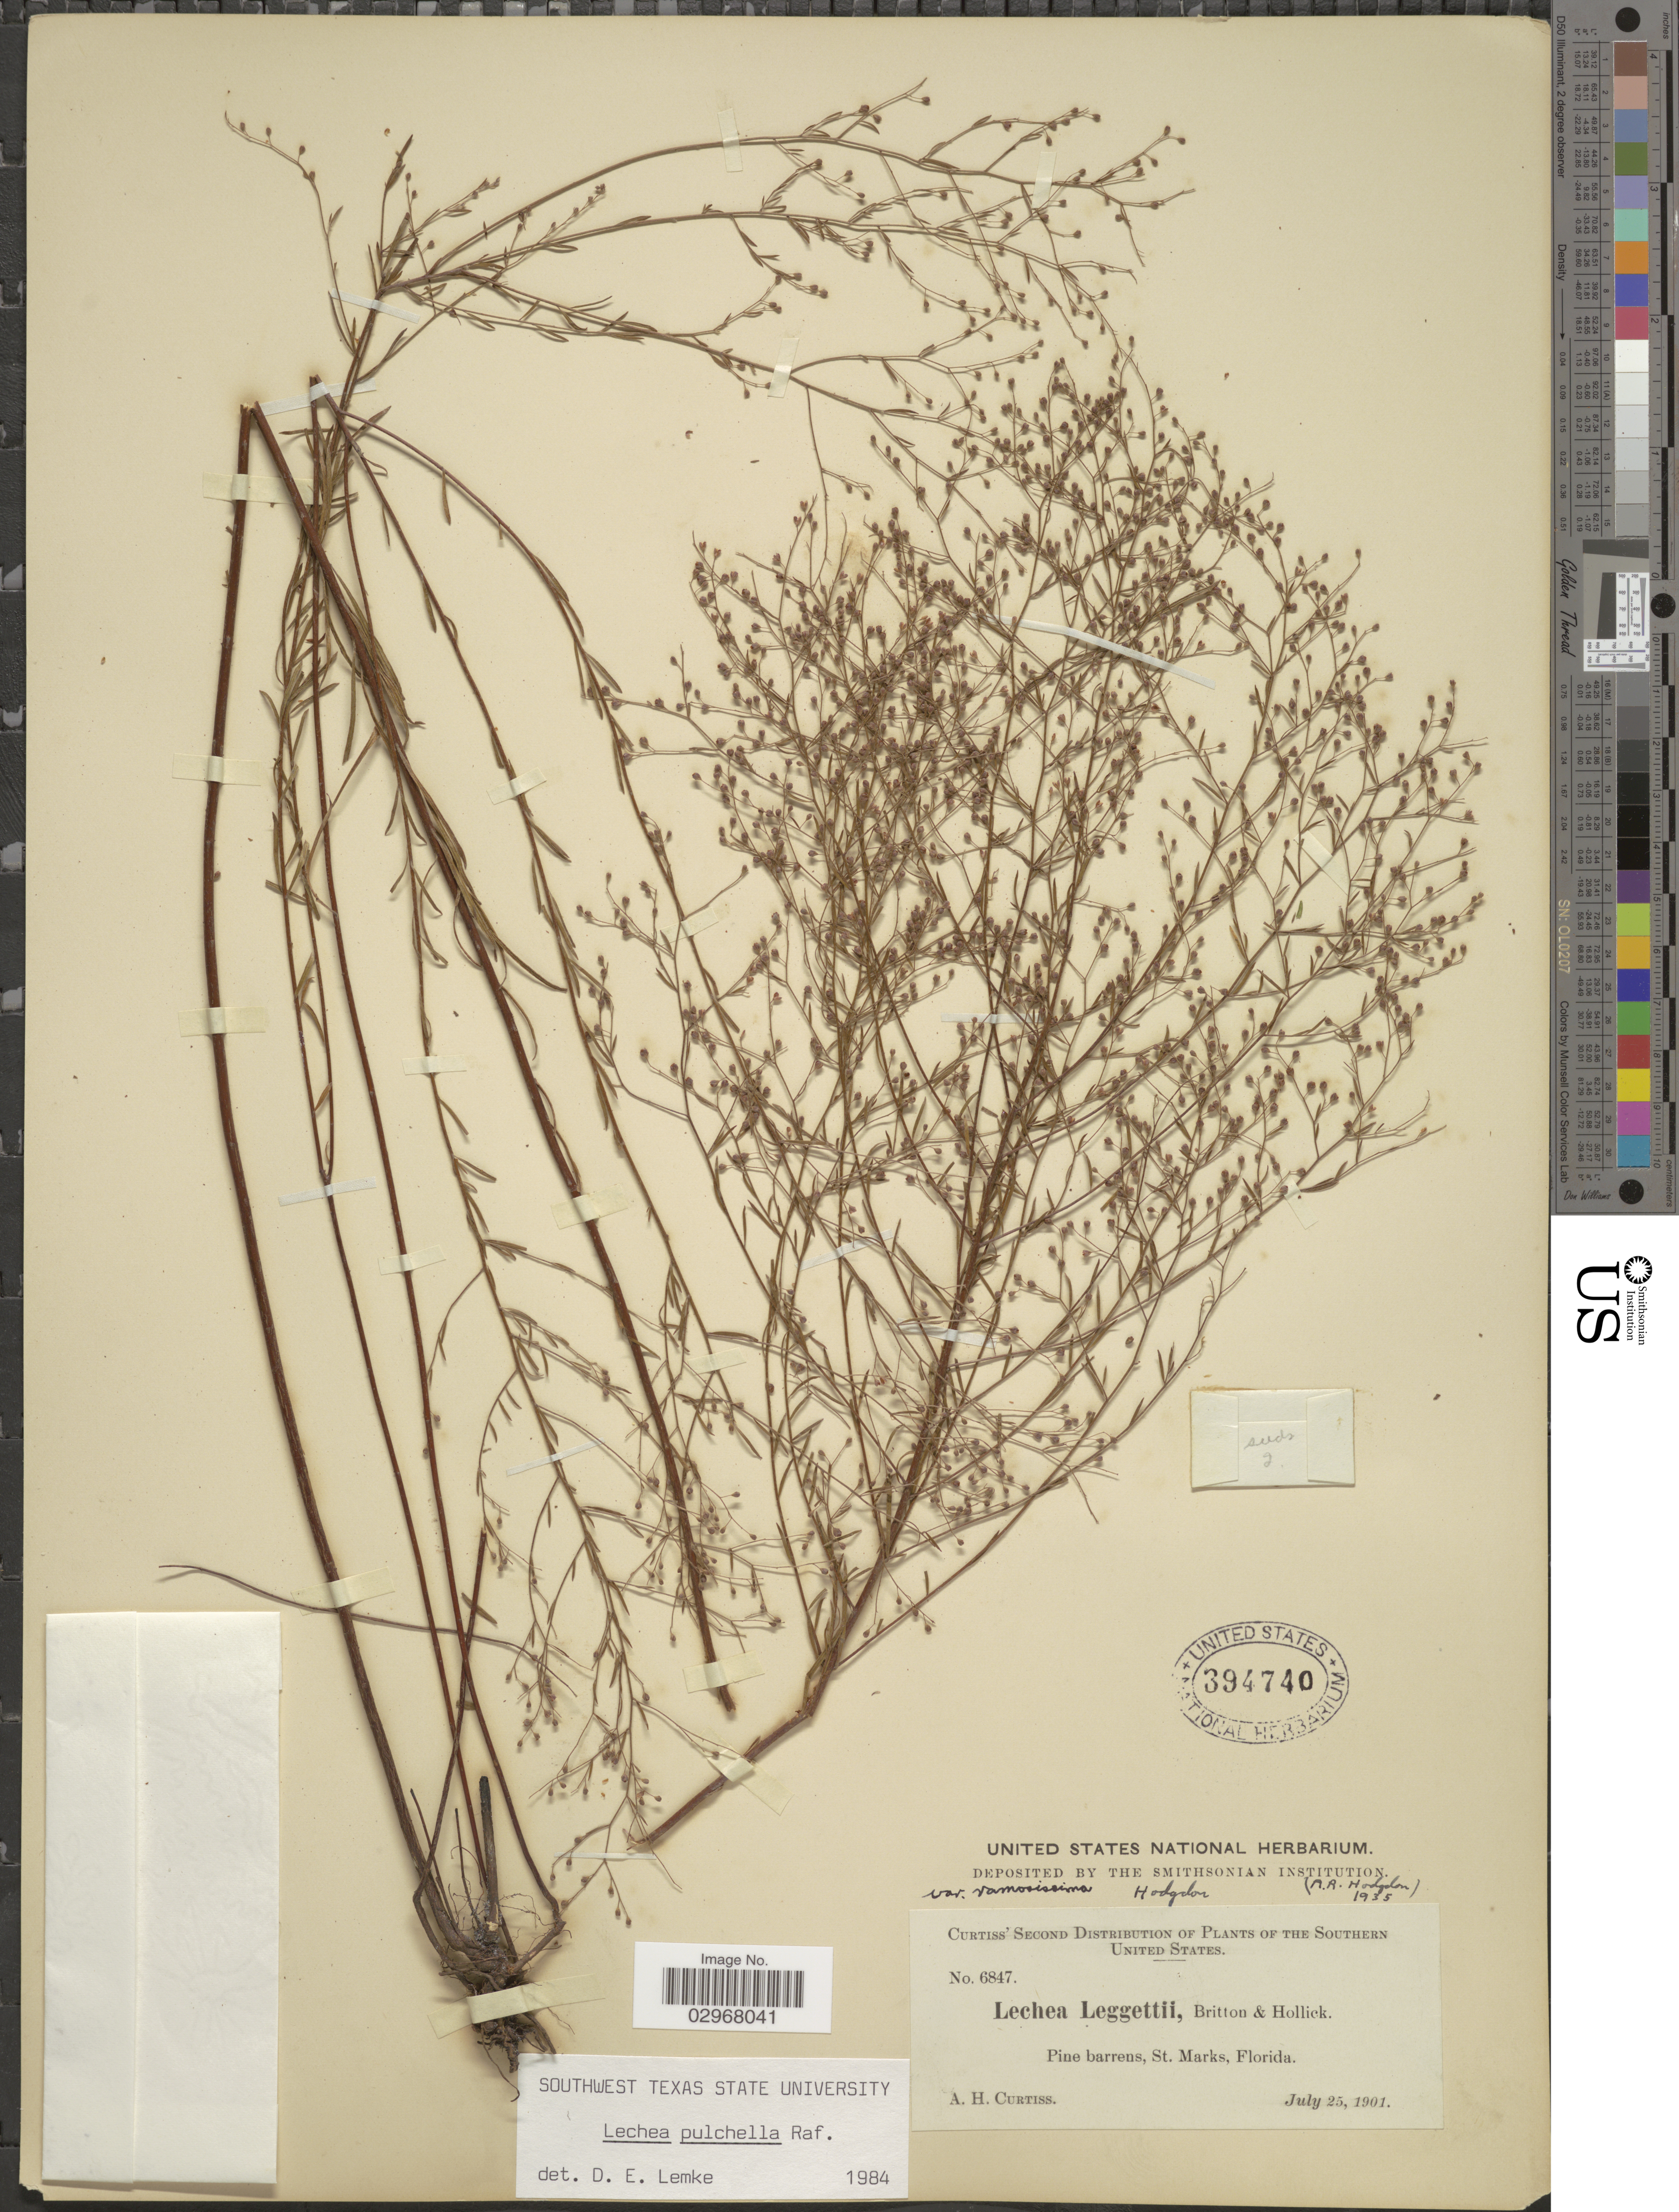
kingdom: Plantae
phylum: Tracheophyta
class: Magnoliopsida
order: Malvales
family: Cistaceae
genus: Lechea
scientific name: Lechea pulchella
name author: Raf.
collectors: A. H. Curtiss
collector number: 6847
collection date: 1901-07-25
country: United States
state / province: Florida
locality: Southern United States. St. Marks.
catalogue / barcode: US 394740